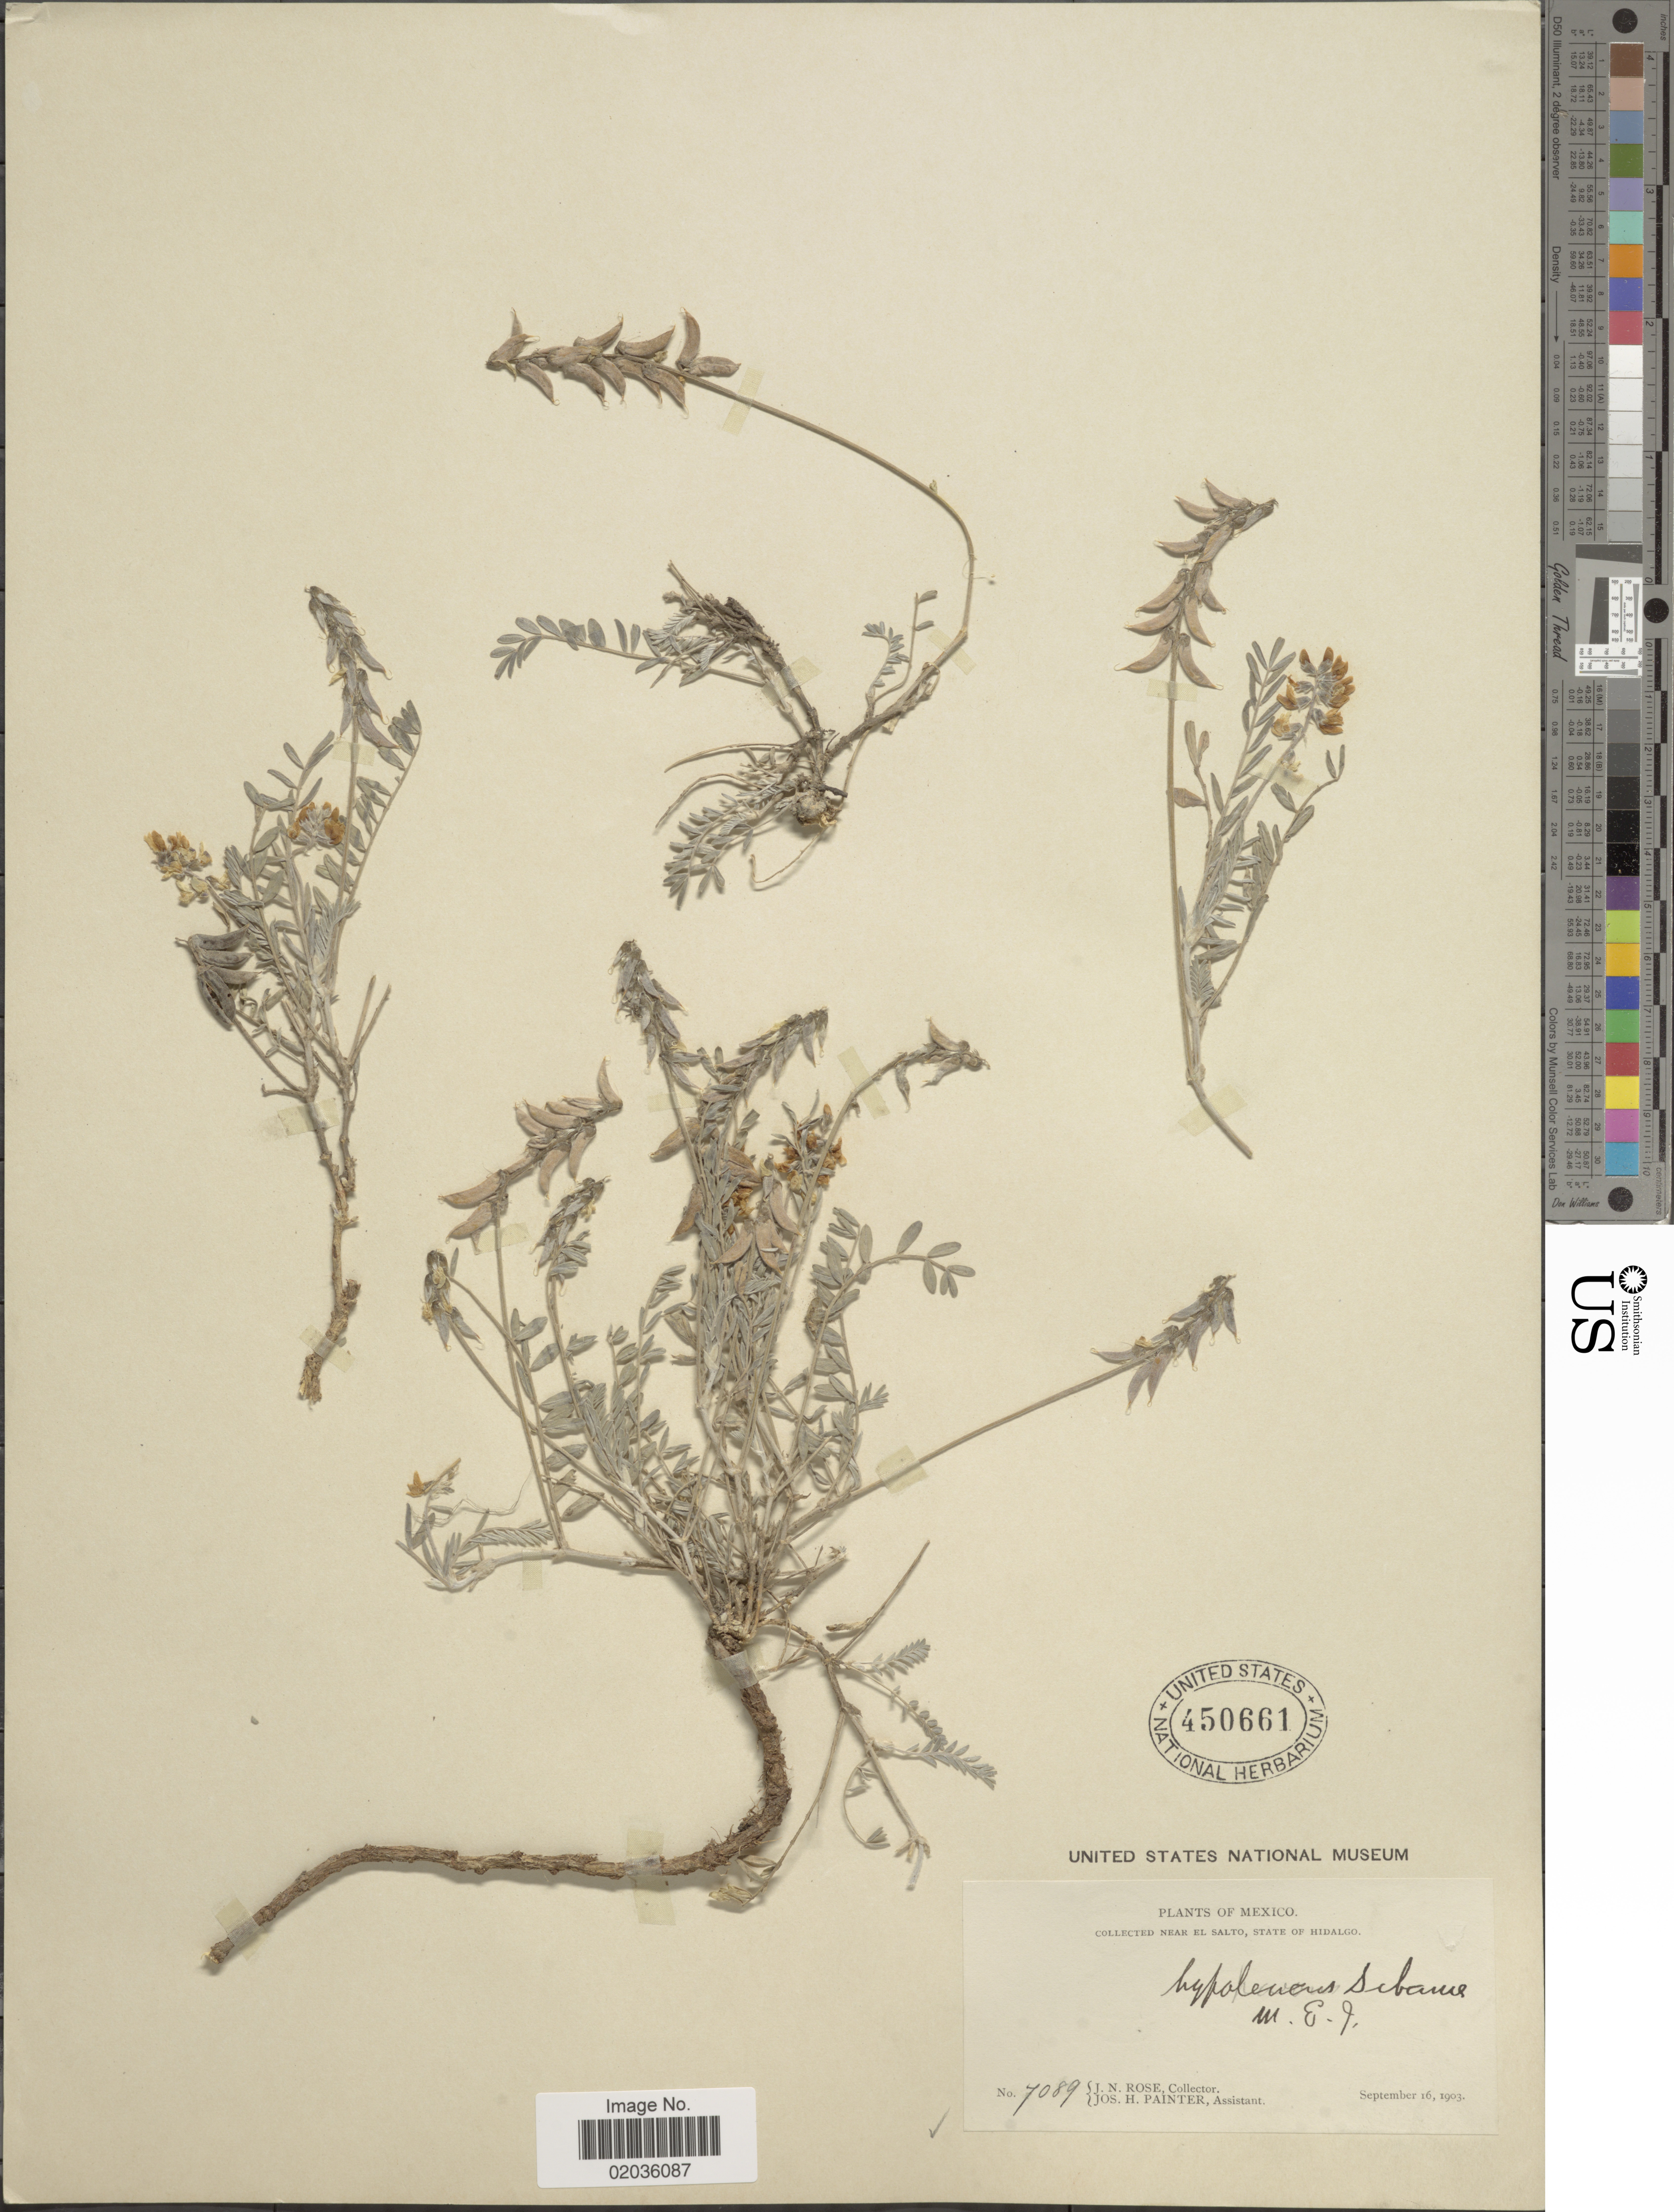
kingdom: Plantae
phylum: Tracheophyta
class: Magnoliopsida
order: Fabales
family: Fabaceae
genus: Astragalus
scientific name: Astragalus hypoleucus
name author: S. Schauer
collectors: J. N. Rose & J. H. Painter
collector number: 7089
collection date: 1903-09-16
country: Mexico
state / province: Hidalgo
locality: Near El Salto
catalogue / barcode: US 450661